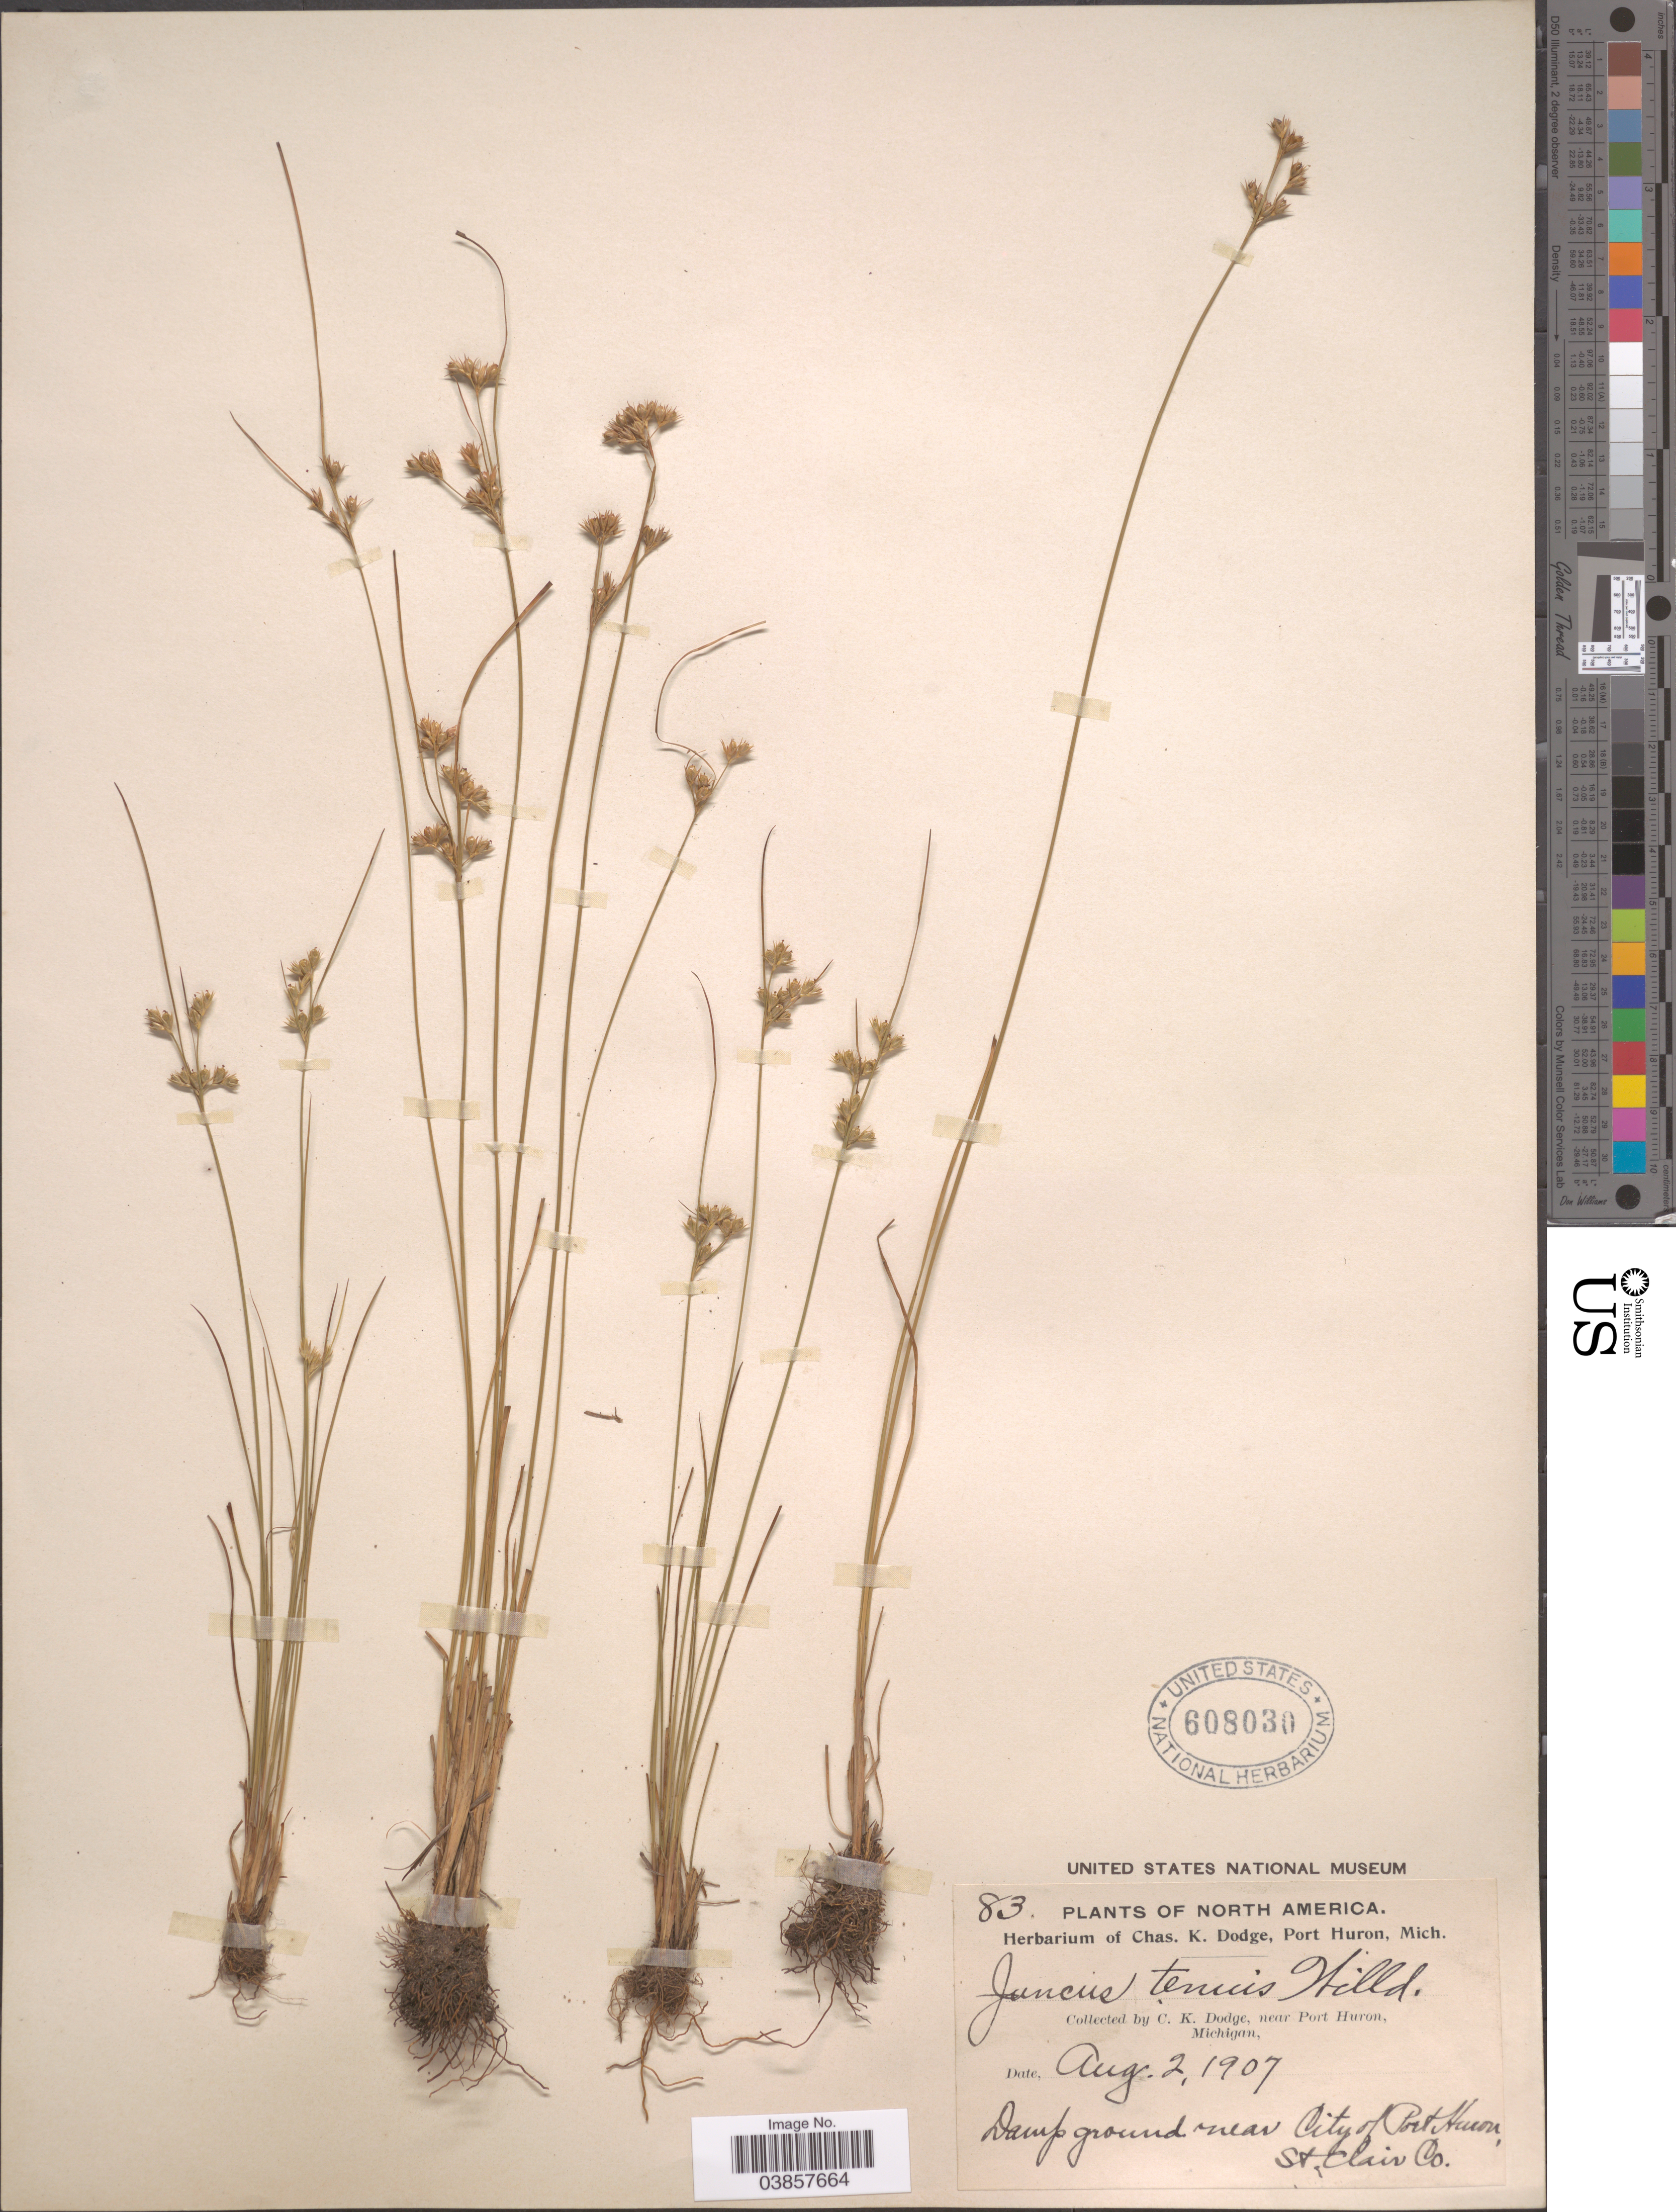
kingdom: Plantae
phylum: Tracheophyta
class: Liliopsida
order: Poales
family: Juncaceae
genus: Juncus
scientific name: Juncus tenuis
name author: Willd.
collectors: C. Dodge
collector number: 83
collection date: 1907-08-02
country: United States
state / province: Michigan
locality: Damp ground near City of Port Huron, St. Clair Co.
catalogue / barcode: US 608030